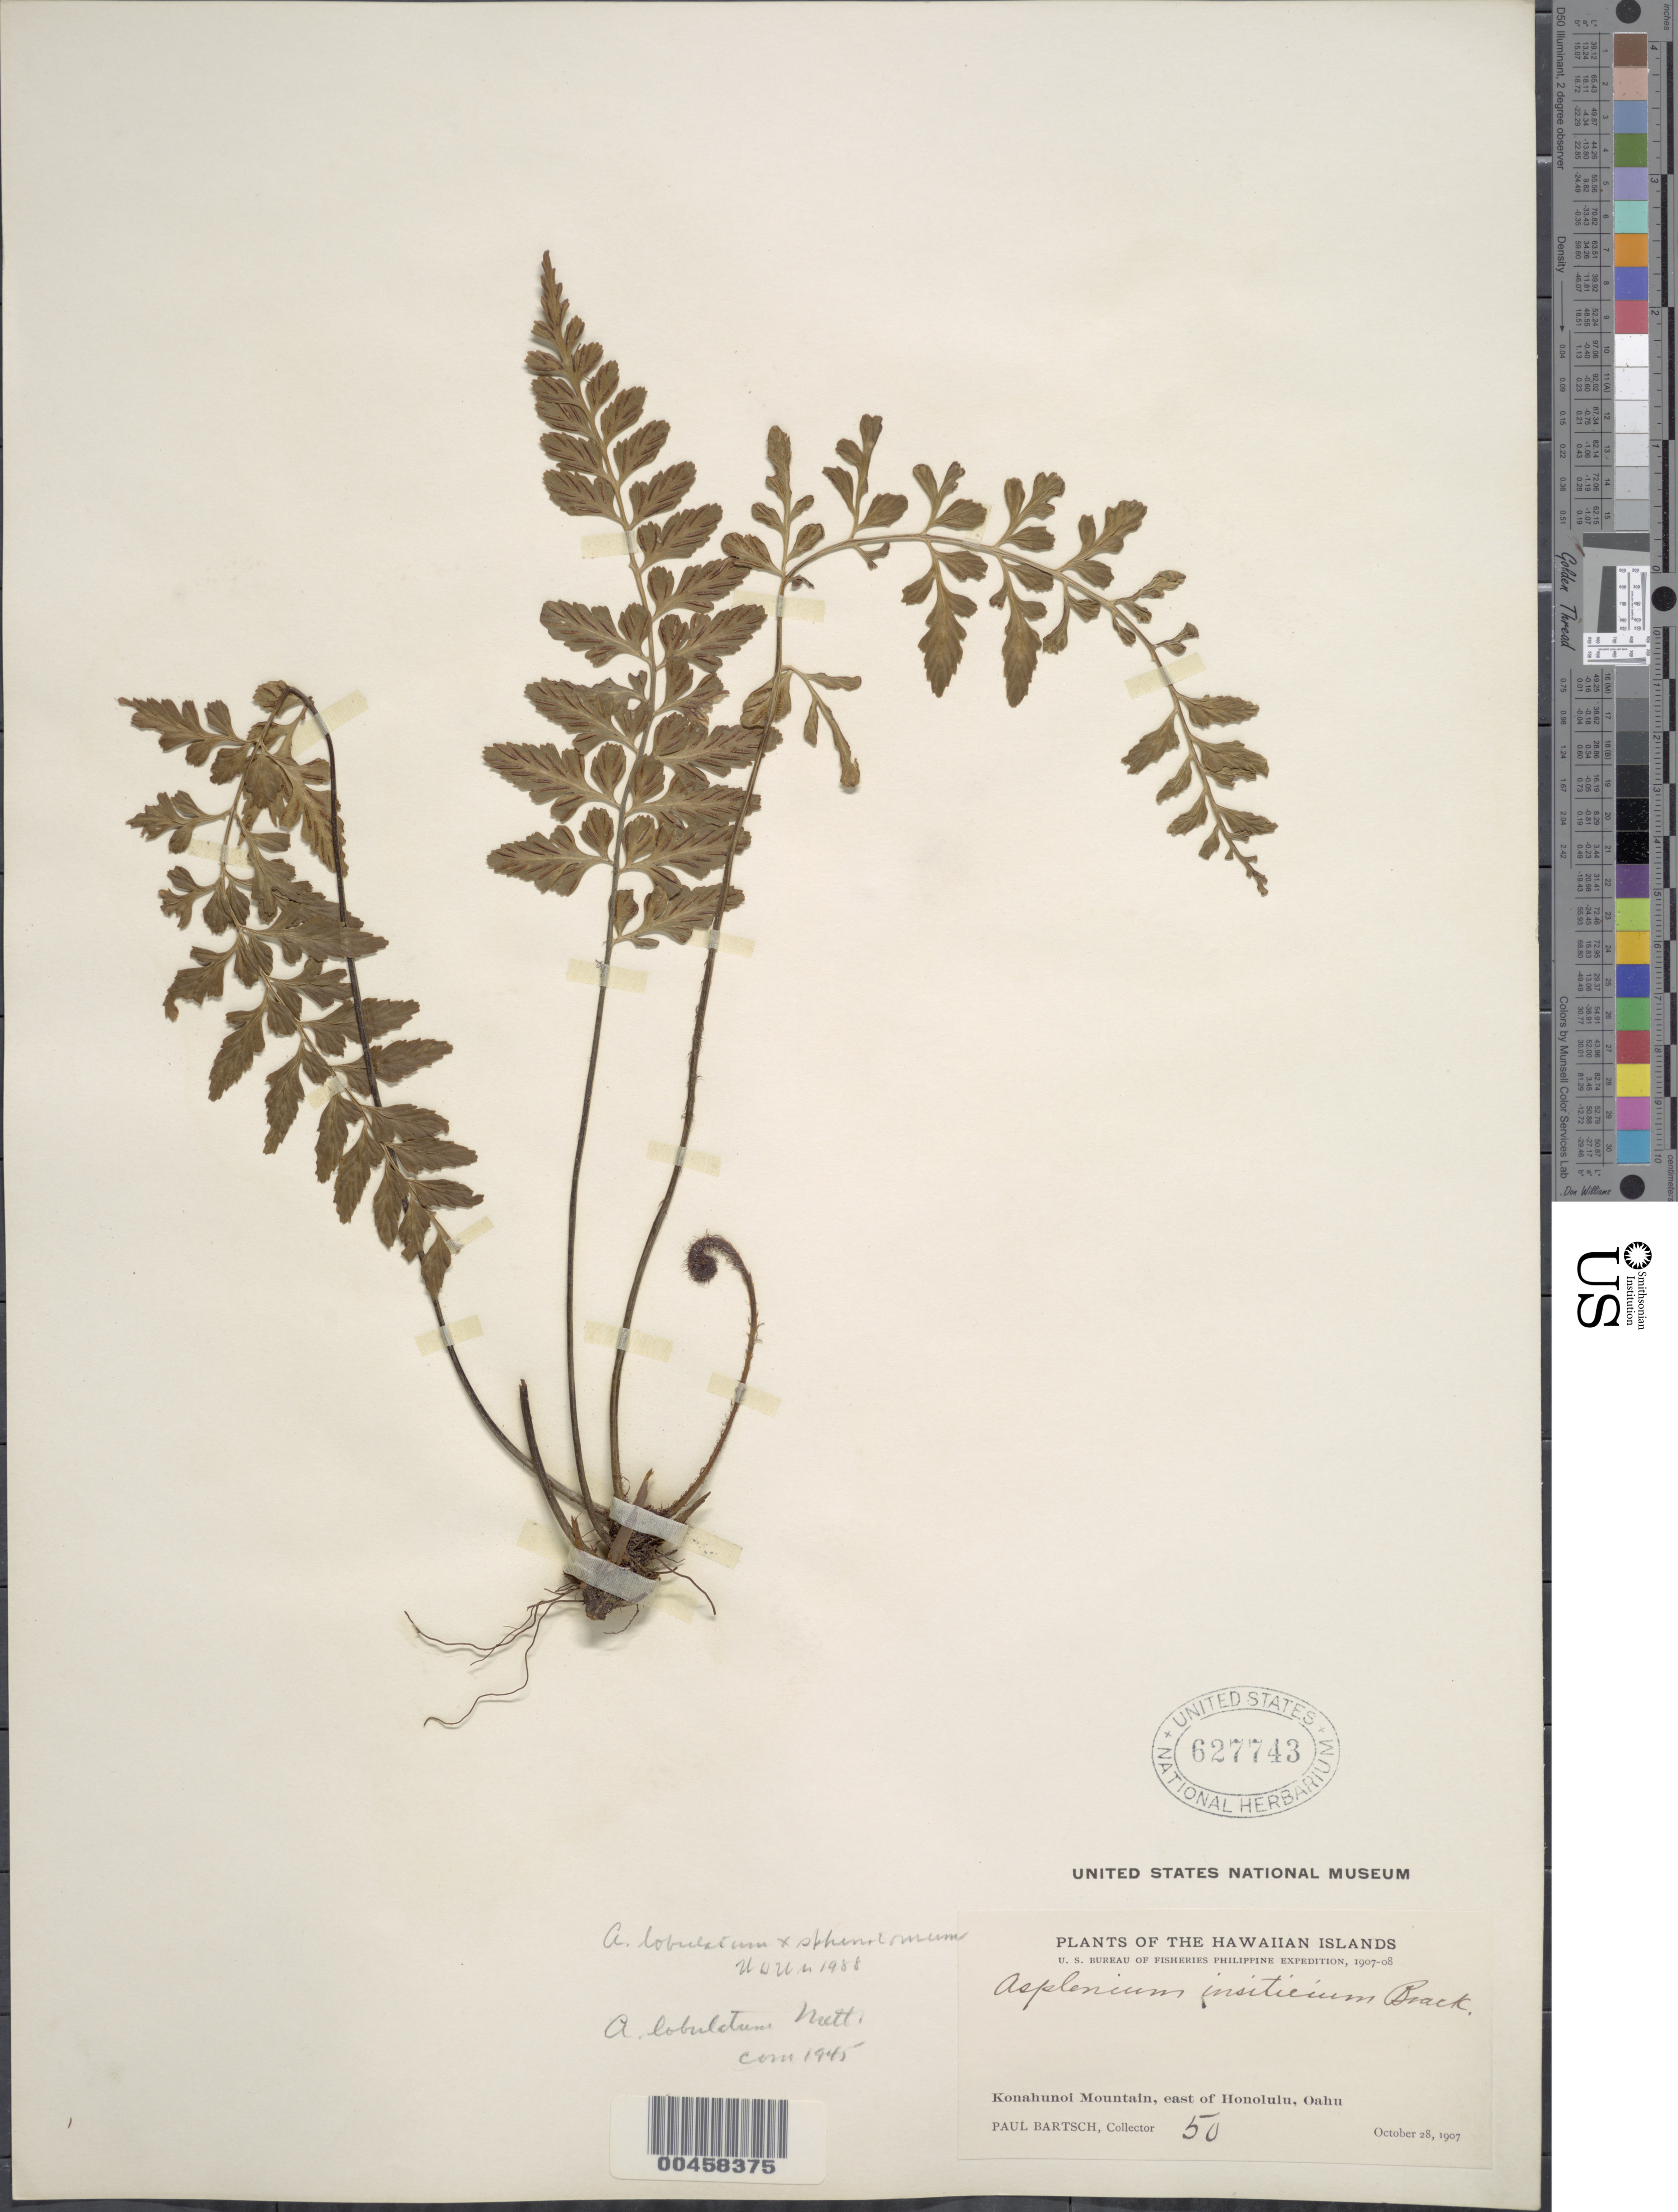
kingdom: Plantae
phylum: Tracheophyta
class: Polypodiopsida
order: Polypodiales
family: Aspleniaceae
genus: Asplenium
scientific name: Asplenium lobulatum x A. sphenotomum Hillebr.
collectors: P. Bartsch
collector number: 50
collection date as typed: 28 Oct 1907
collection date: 1907-10-28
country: United States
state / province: Hawaii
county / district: Honolulu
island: Oahu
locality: Konahunoi Mountain, east of Honolulu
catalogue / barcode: US 627743